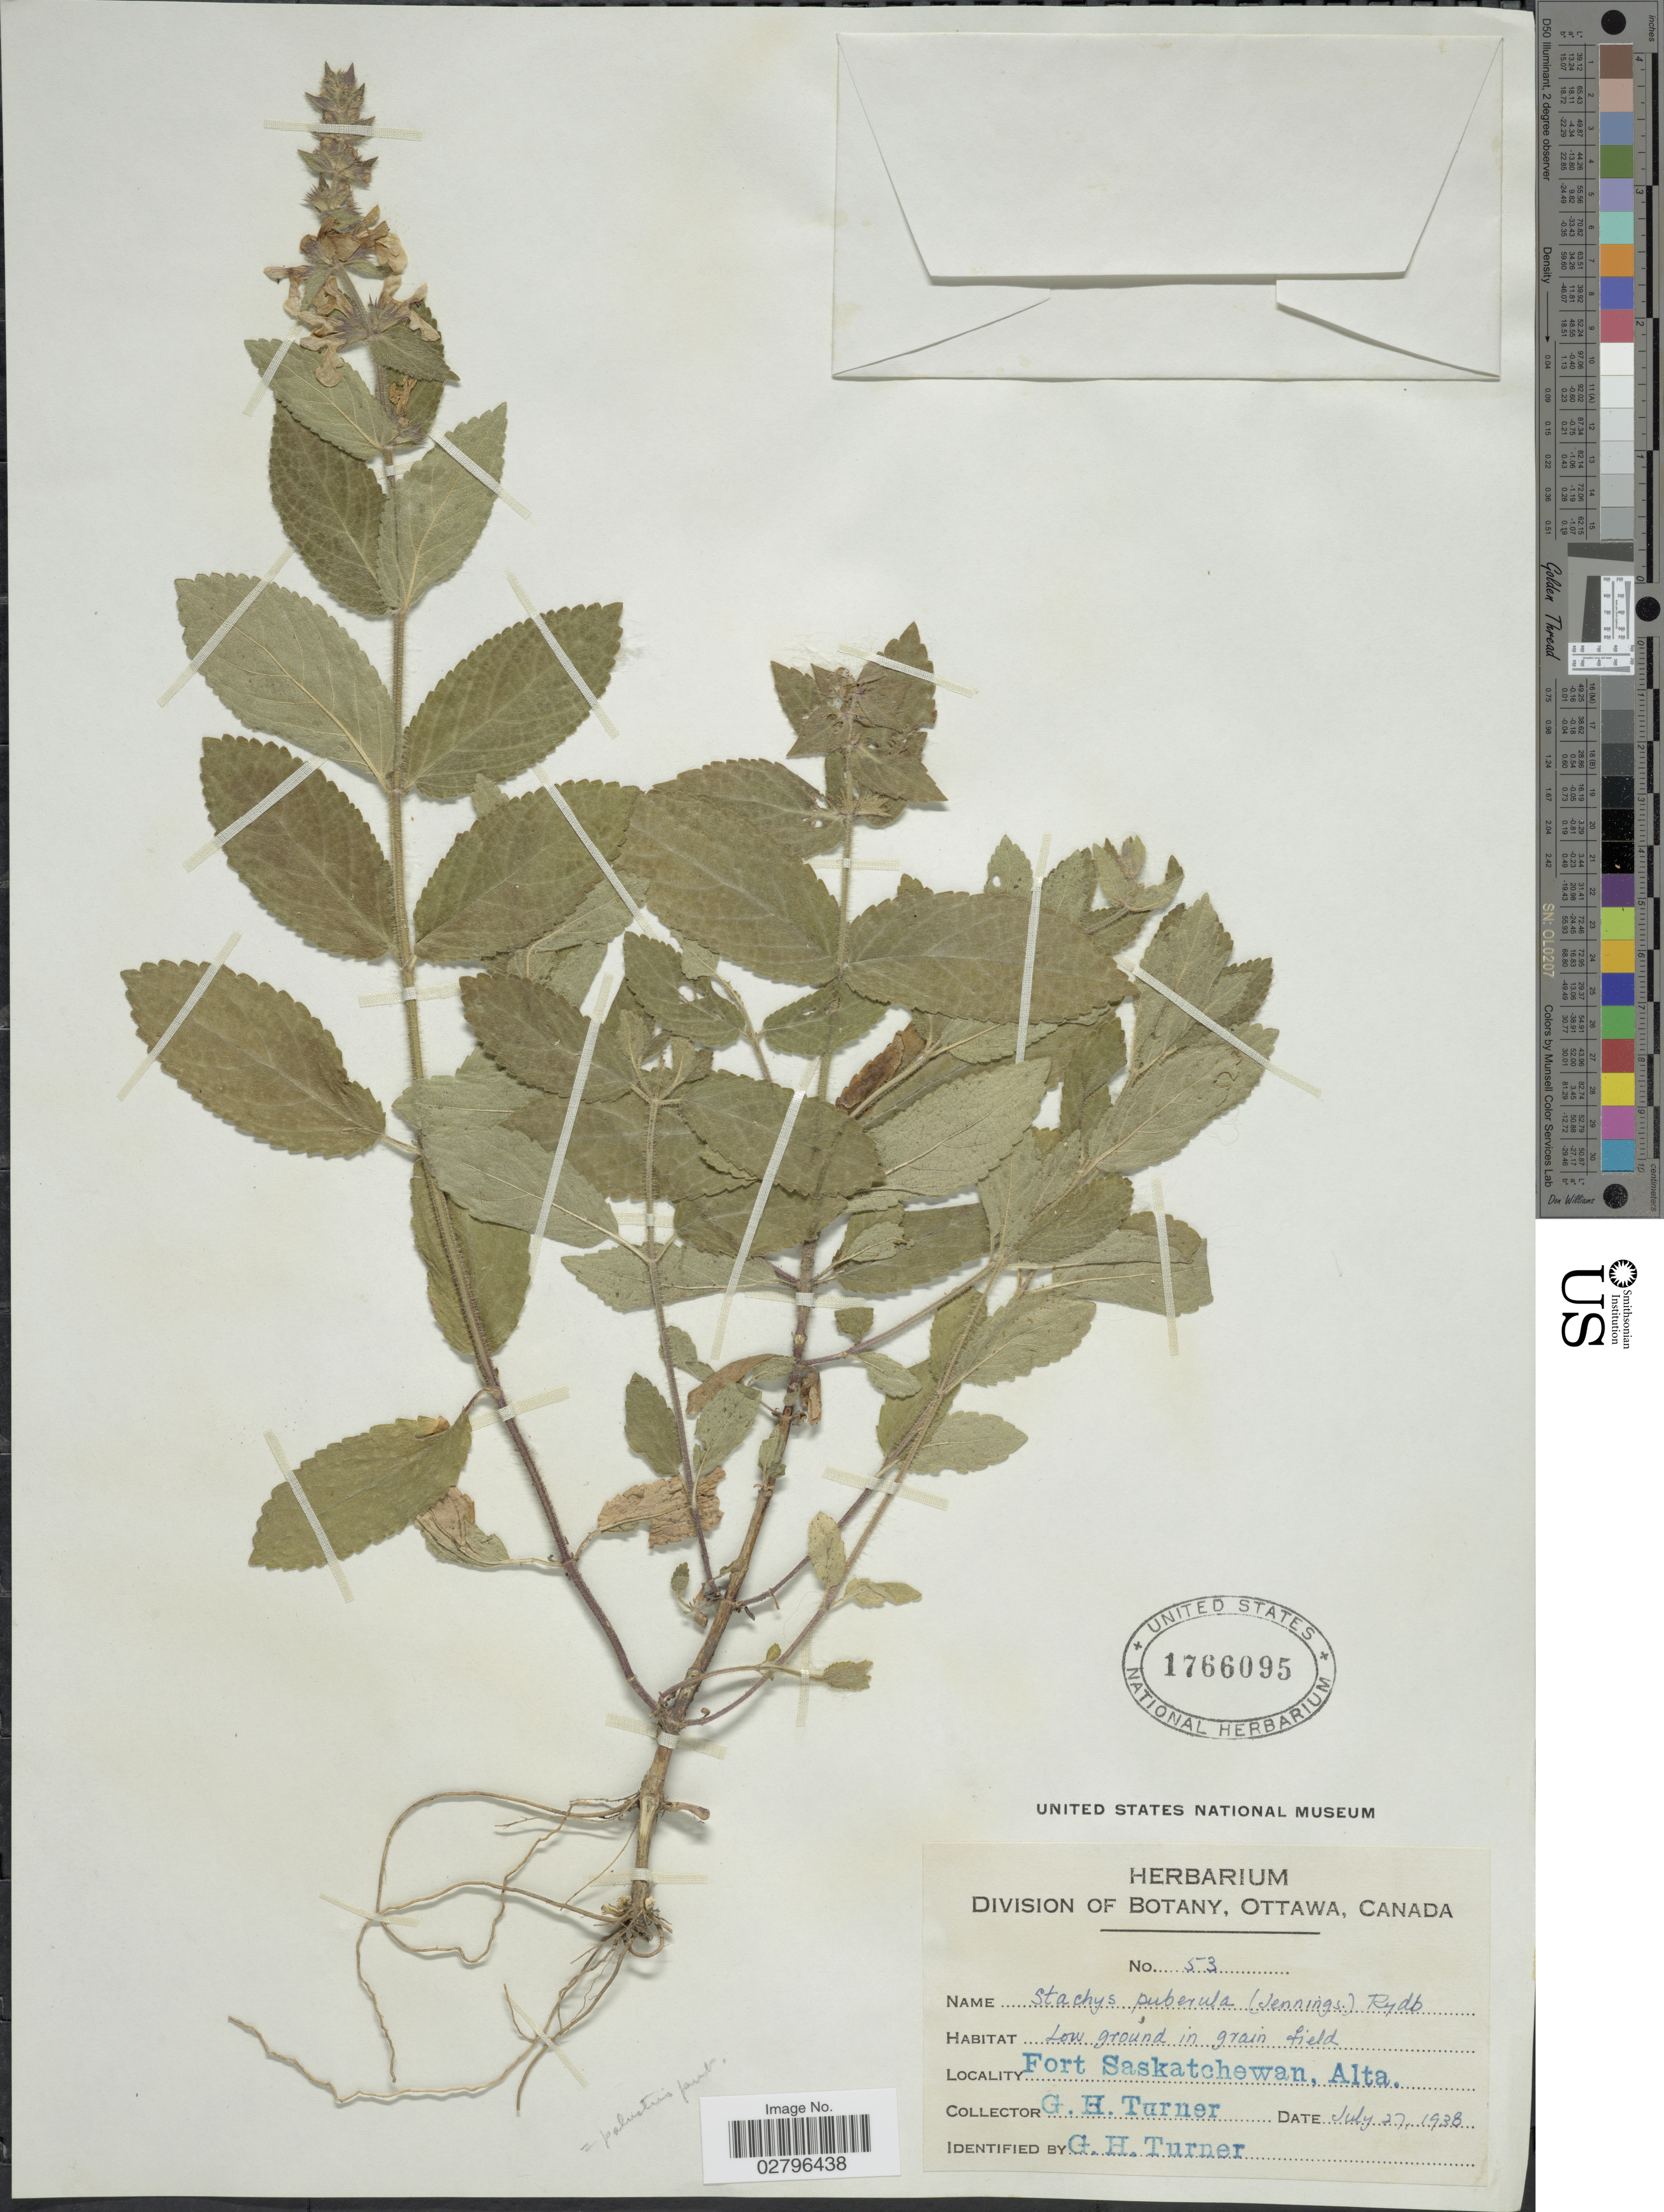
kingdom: Plantae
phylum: Tracheophyta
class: Magnoliopsida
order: Lamiales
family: Lamiaceae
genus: Stachys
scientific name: Stachys palustris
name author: L.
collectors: G. H. Turner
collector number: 53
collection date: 1938-07-27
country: Canada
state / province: Alberta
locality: Fort Saskatchewan, Alta.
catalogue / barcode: US 1766095